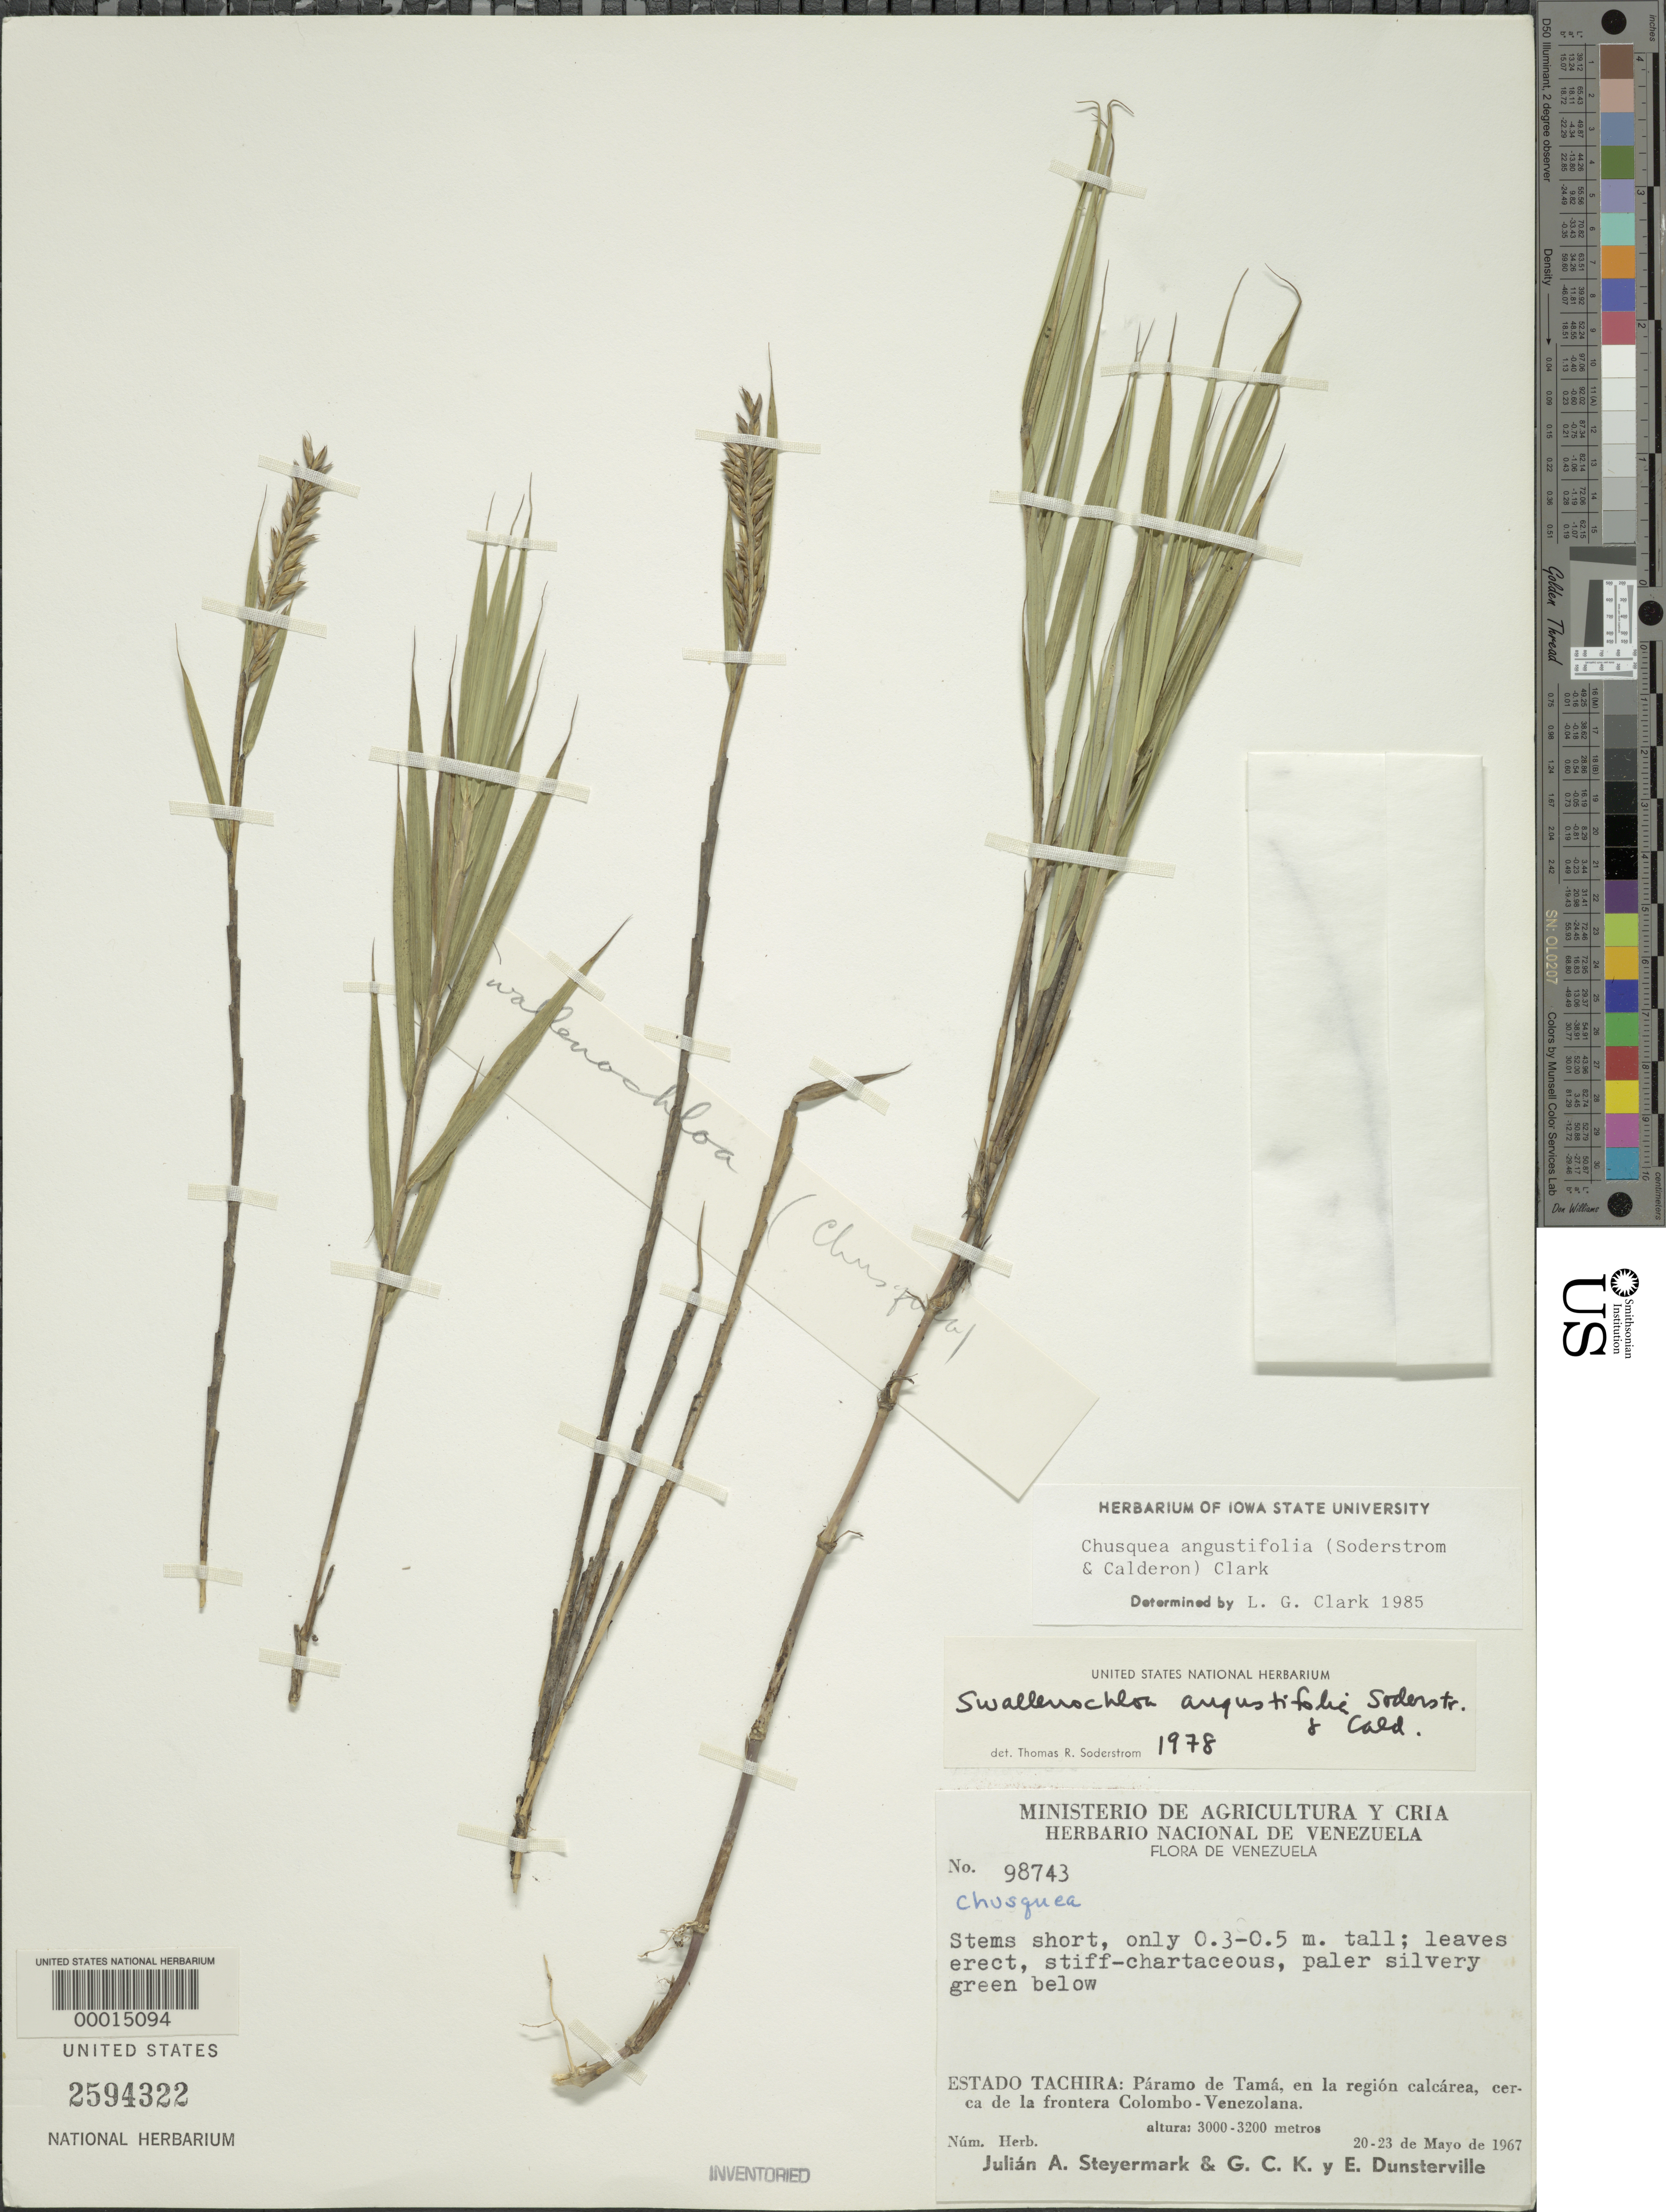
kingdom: Plantae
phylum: Tracheophyta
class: Liliopsida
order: Poales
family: Poaceae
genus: Chusquea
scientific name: Chusquea angustifolia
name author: (Soderstr. & C. E. Calderón) L.G. Clark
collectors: J. Steyermark, G. C. K. Dunsterville & E. Dunsterville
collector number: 98743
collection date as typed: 20 May 1967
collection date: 1967-05-20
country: Venezuela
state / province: Tachira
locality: Paramo de tama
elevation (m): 3000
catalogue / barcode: US 2594322